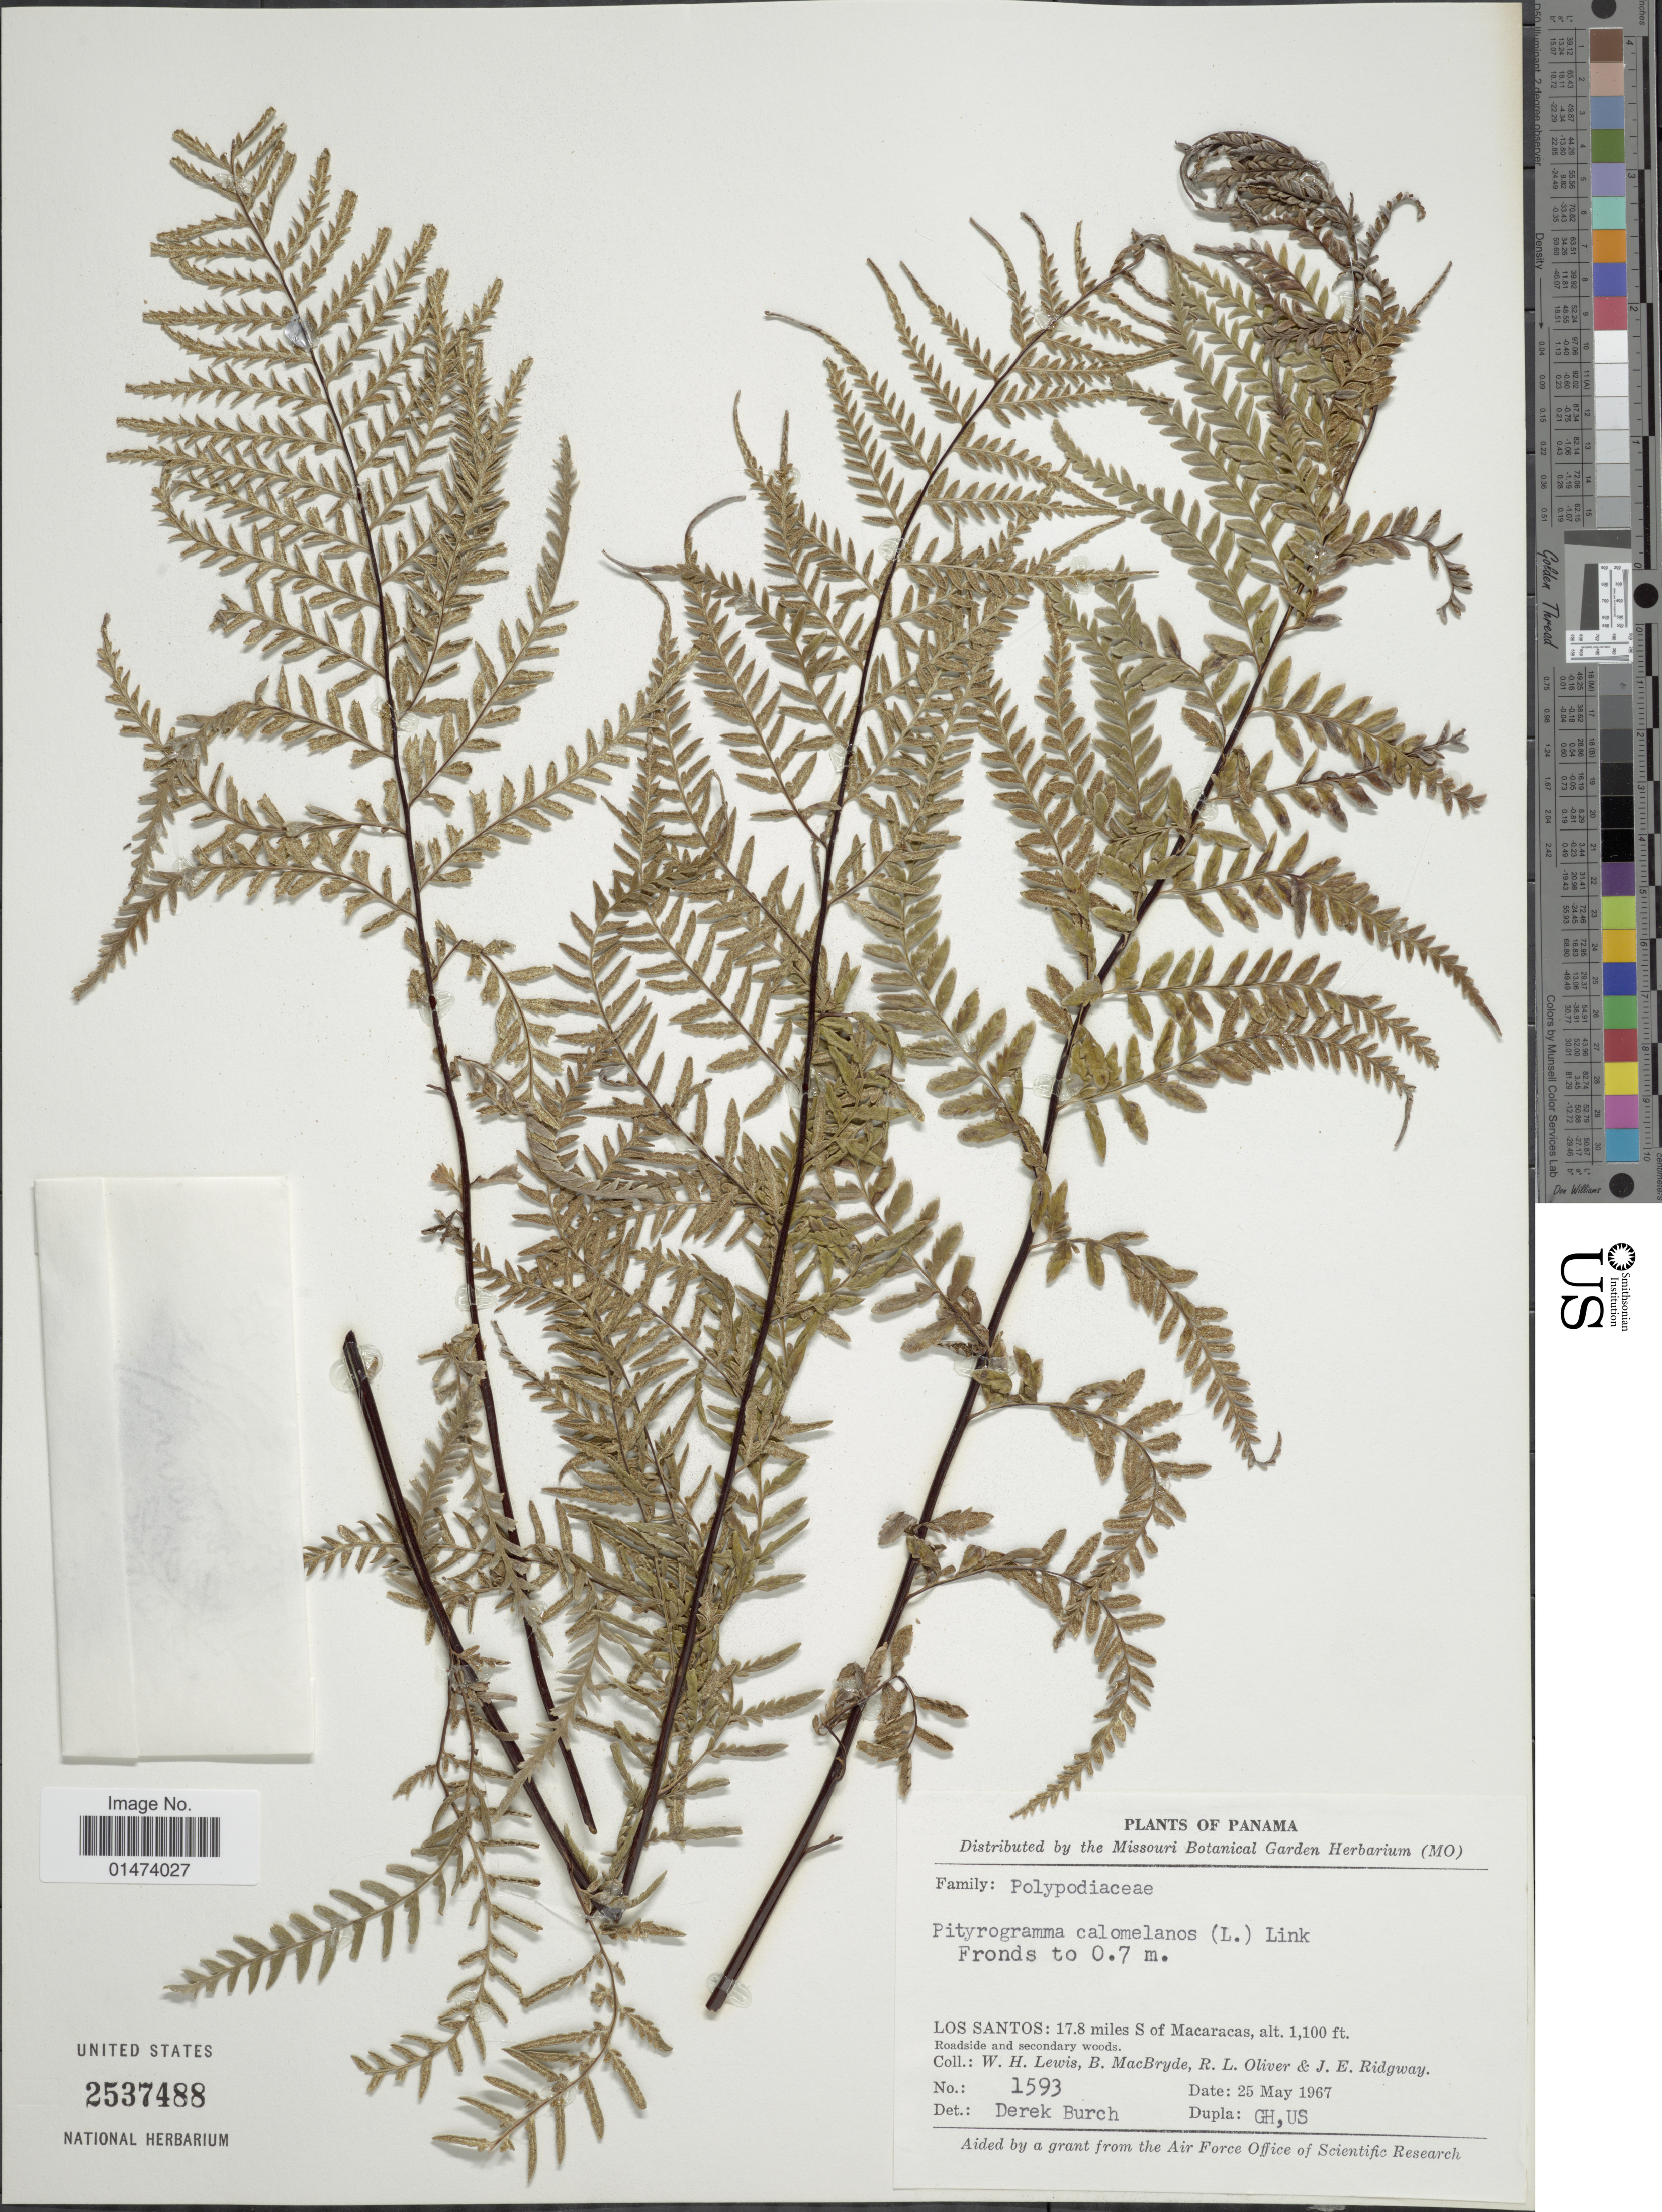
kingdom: Plantae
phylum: Tracheophyta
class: Polypodiopsida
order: Polypodiales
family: Pteridaceae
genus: Pityrogramma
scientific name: Pityrogramma calomelanos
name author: (L.) Link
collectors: W. H. Lewis, B. MacBryde, R. Oliver & J. Ridgway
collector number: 1593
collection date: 1967-05-25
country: Panama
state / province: Los Santos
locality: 17.8 miles S of Macaracas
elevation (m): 335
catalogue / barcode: US 2537488